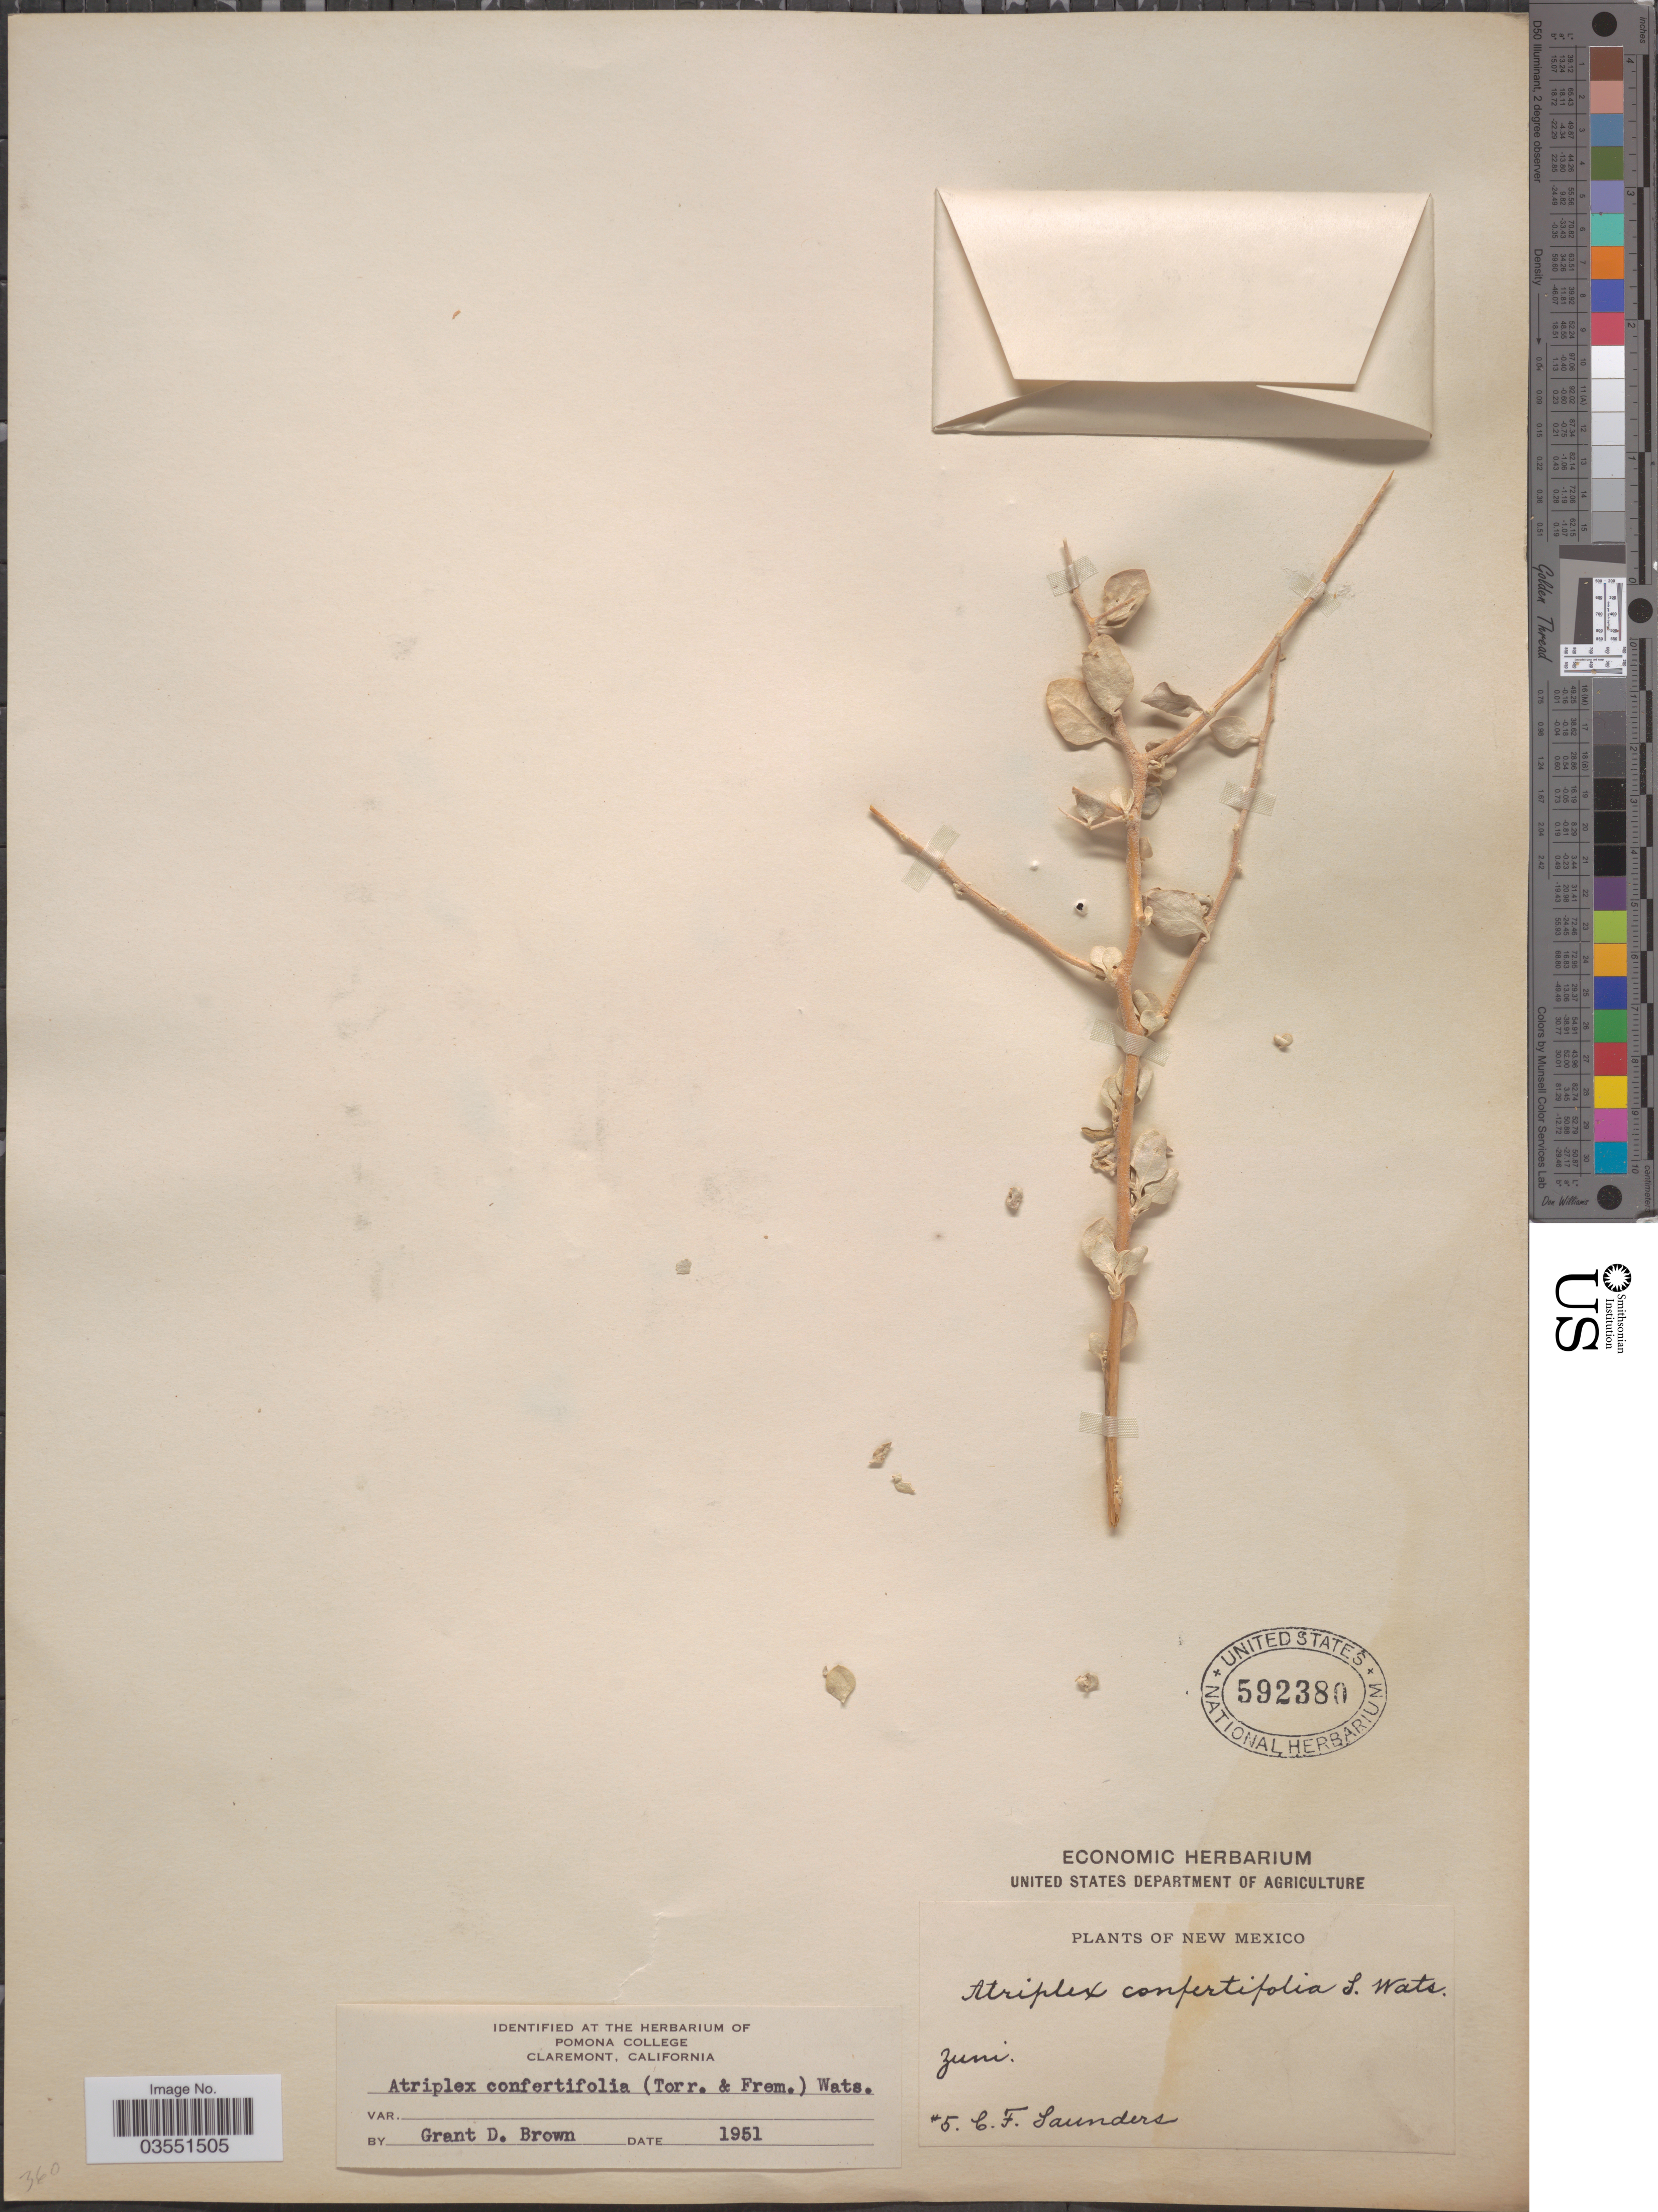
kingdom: Plantae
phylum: Tracheophyta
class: Magnoliopsida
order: Caryophyllales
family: Amaranthaceae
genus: Atriplex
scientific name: Atriplex confertifolia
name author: (Torr. & Frém.) S. Watson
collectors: C.F. Saunders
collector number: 5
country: United States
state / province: New Mexico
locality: Zuni.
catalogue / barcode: US 592380